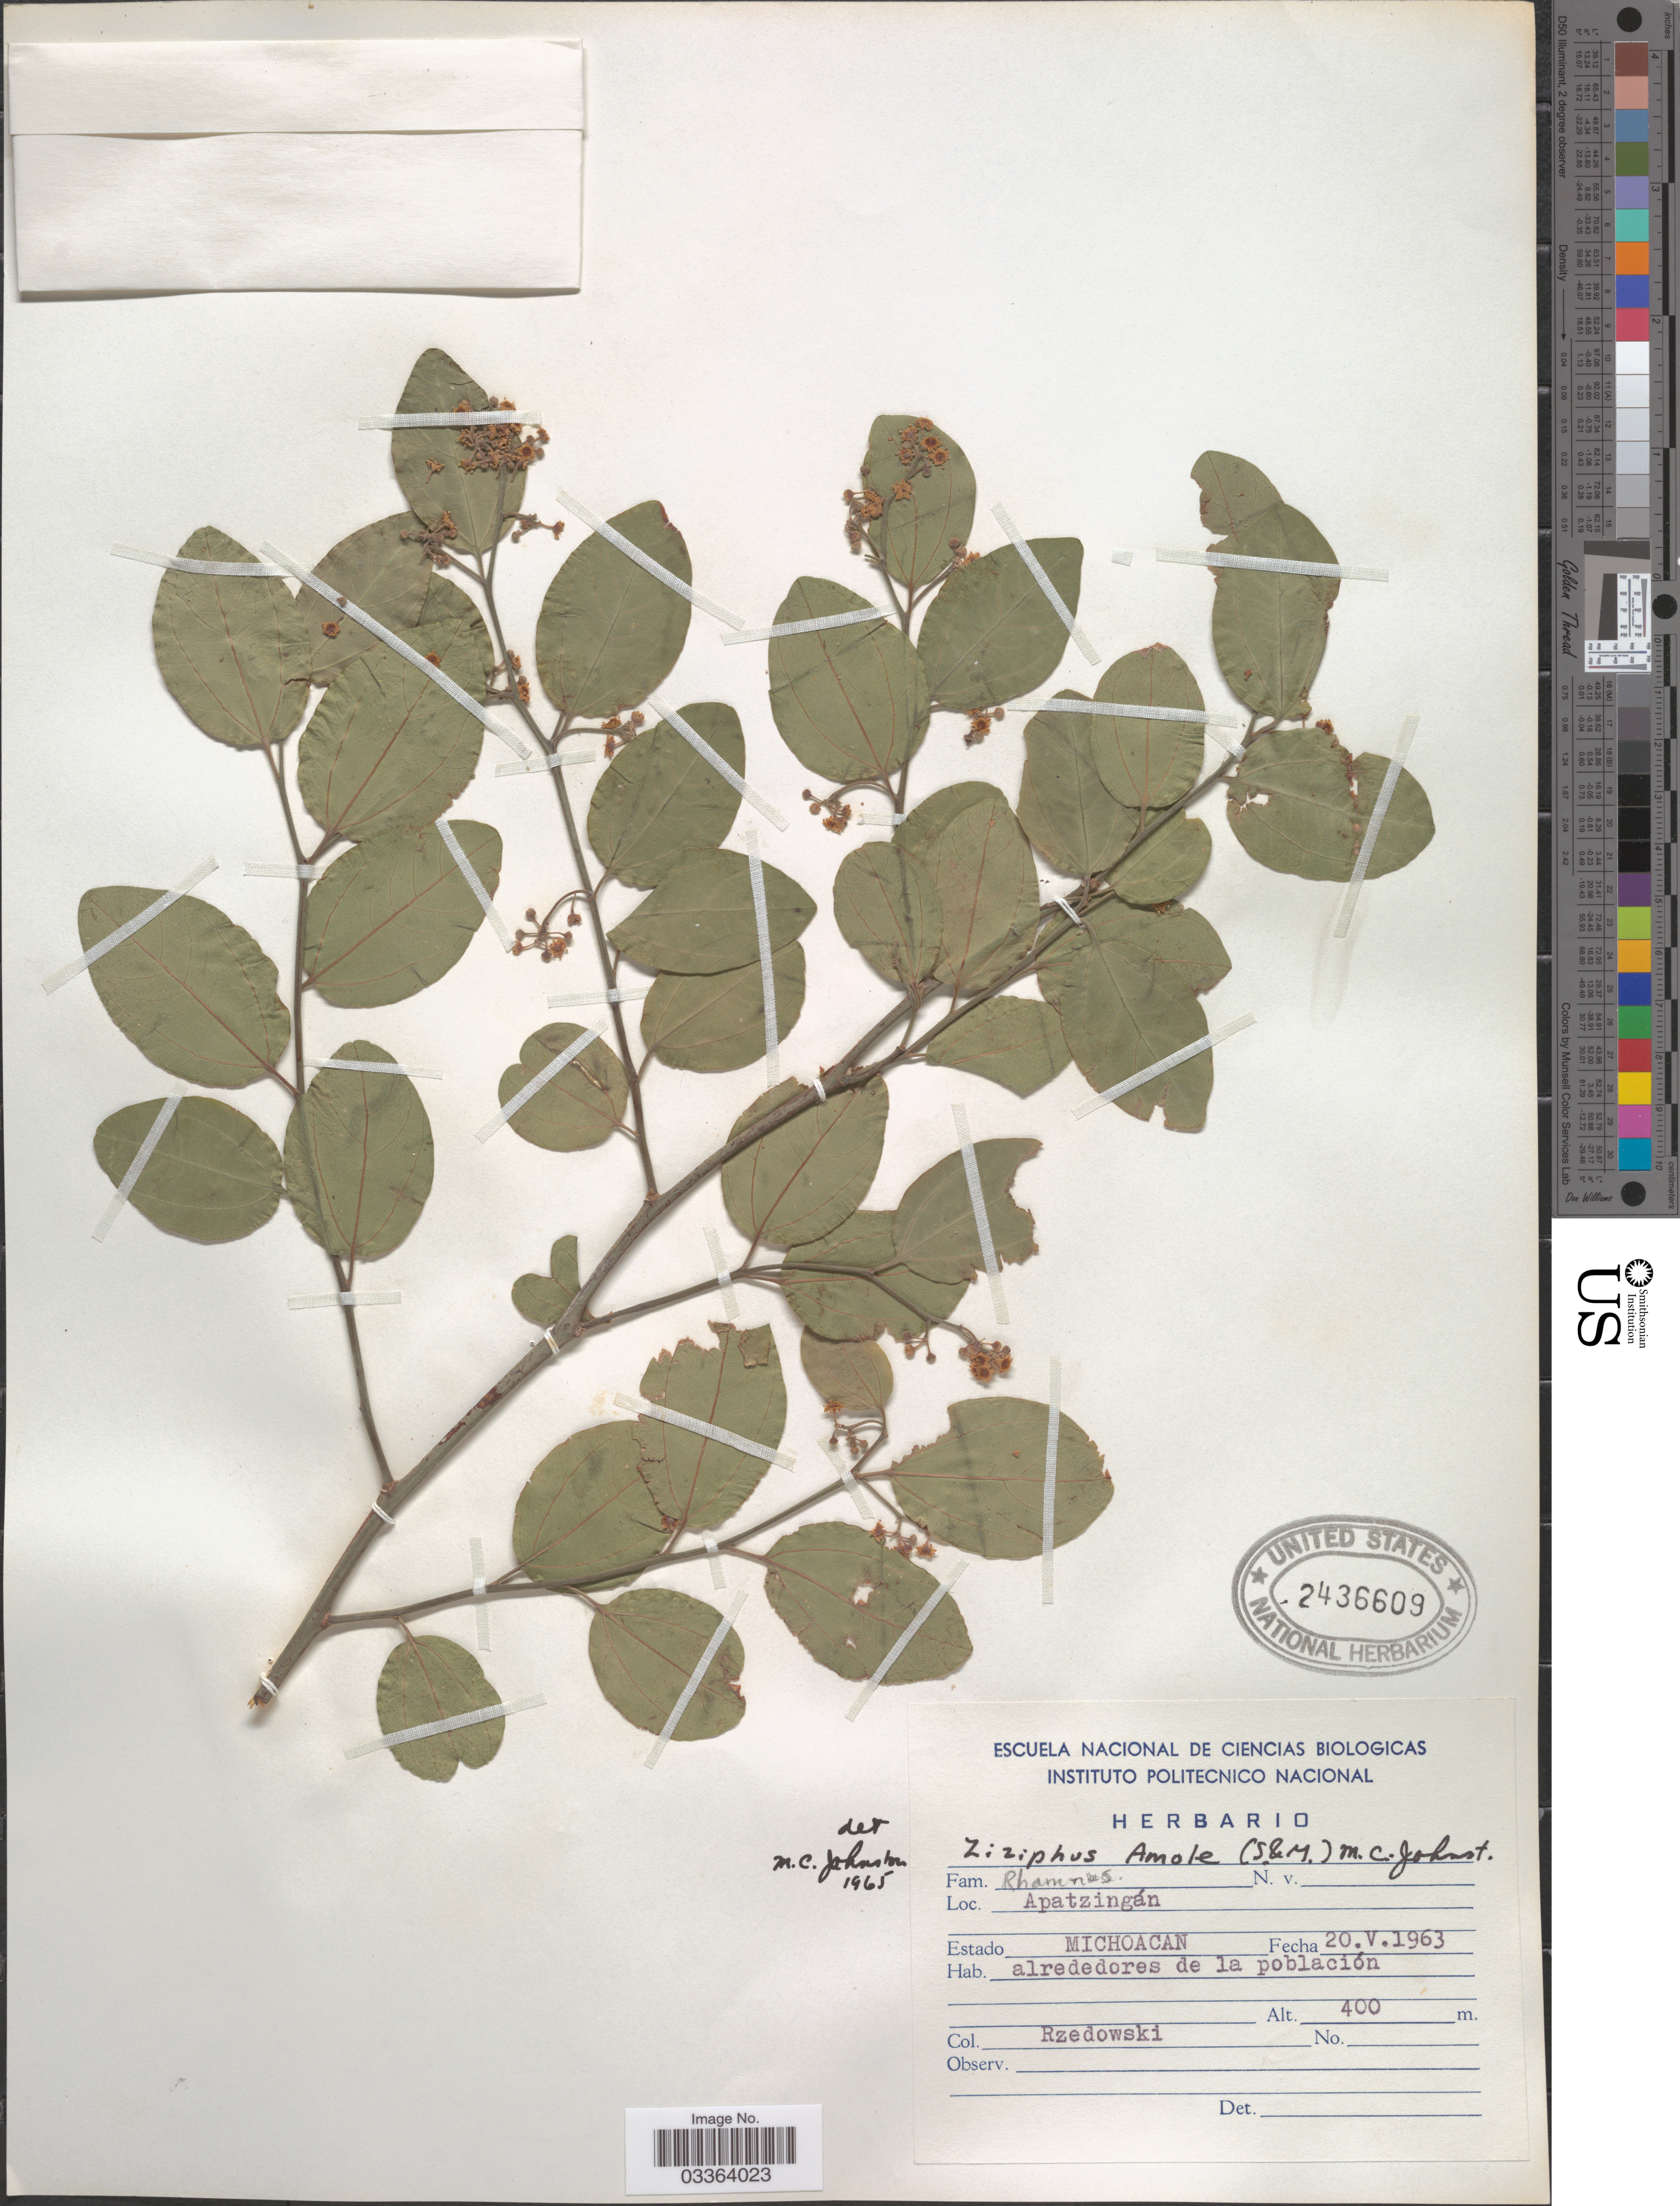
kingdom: Plantae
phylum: Tracheophyta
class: Magnoliopsida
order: Rosales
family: Rhamnaceae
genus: Sarcomphalus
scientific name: Sarcomphalus amole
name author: (Sessé & Moc.) Hauenschild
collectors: Rzedowski, --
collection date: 1963-05-20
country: Mexico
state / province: Michoacán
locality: Alrededores de la población.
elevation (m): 400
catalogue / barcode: US 2436609